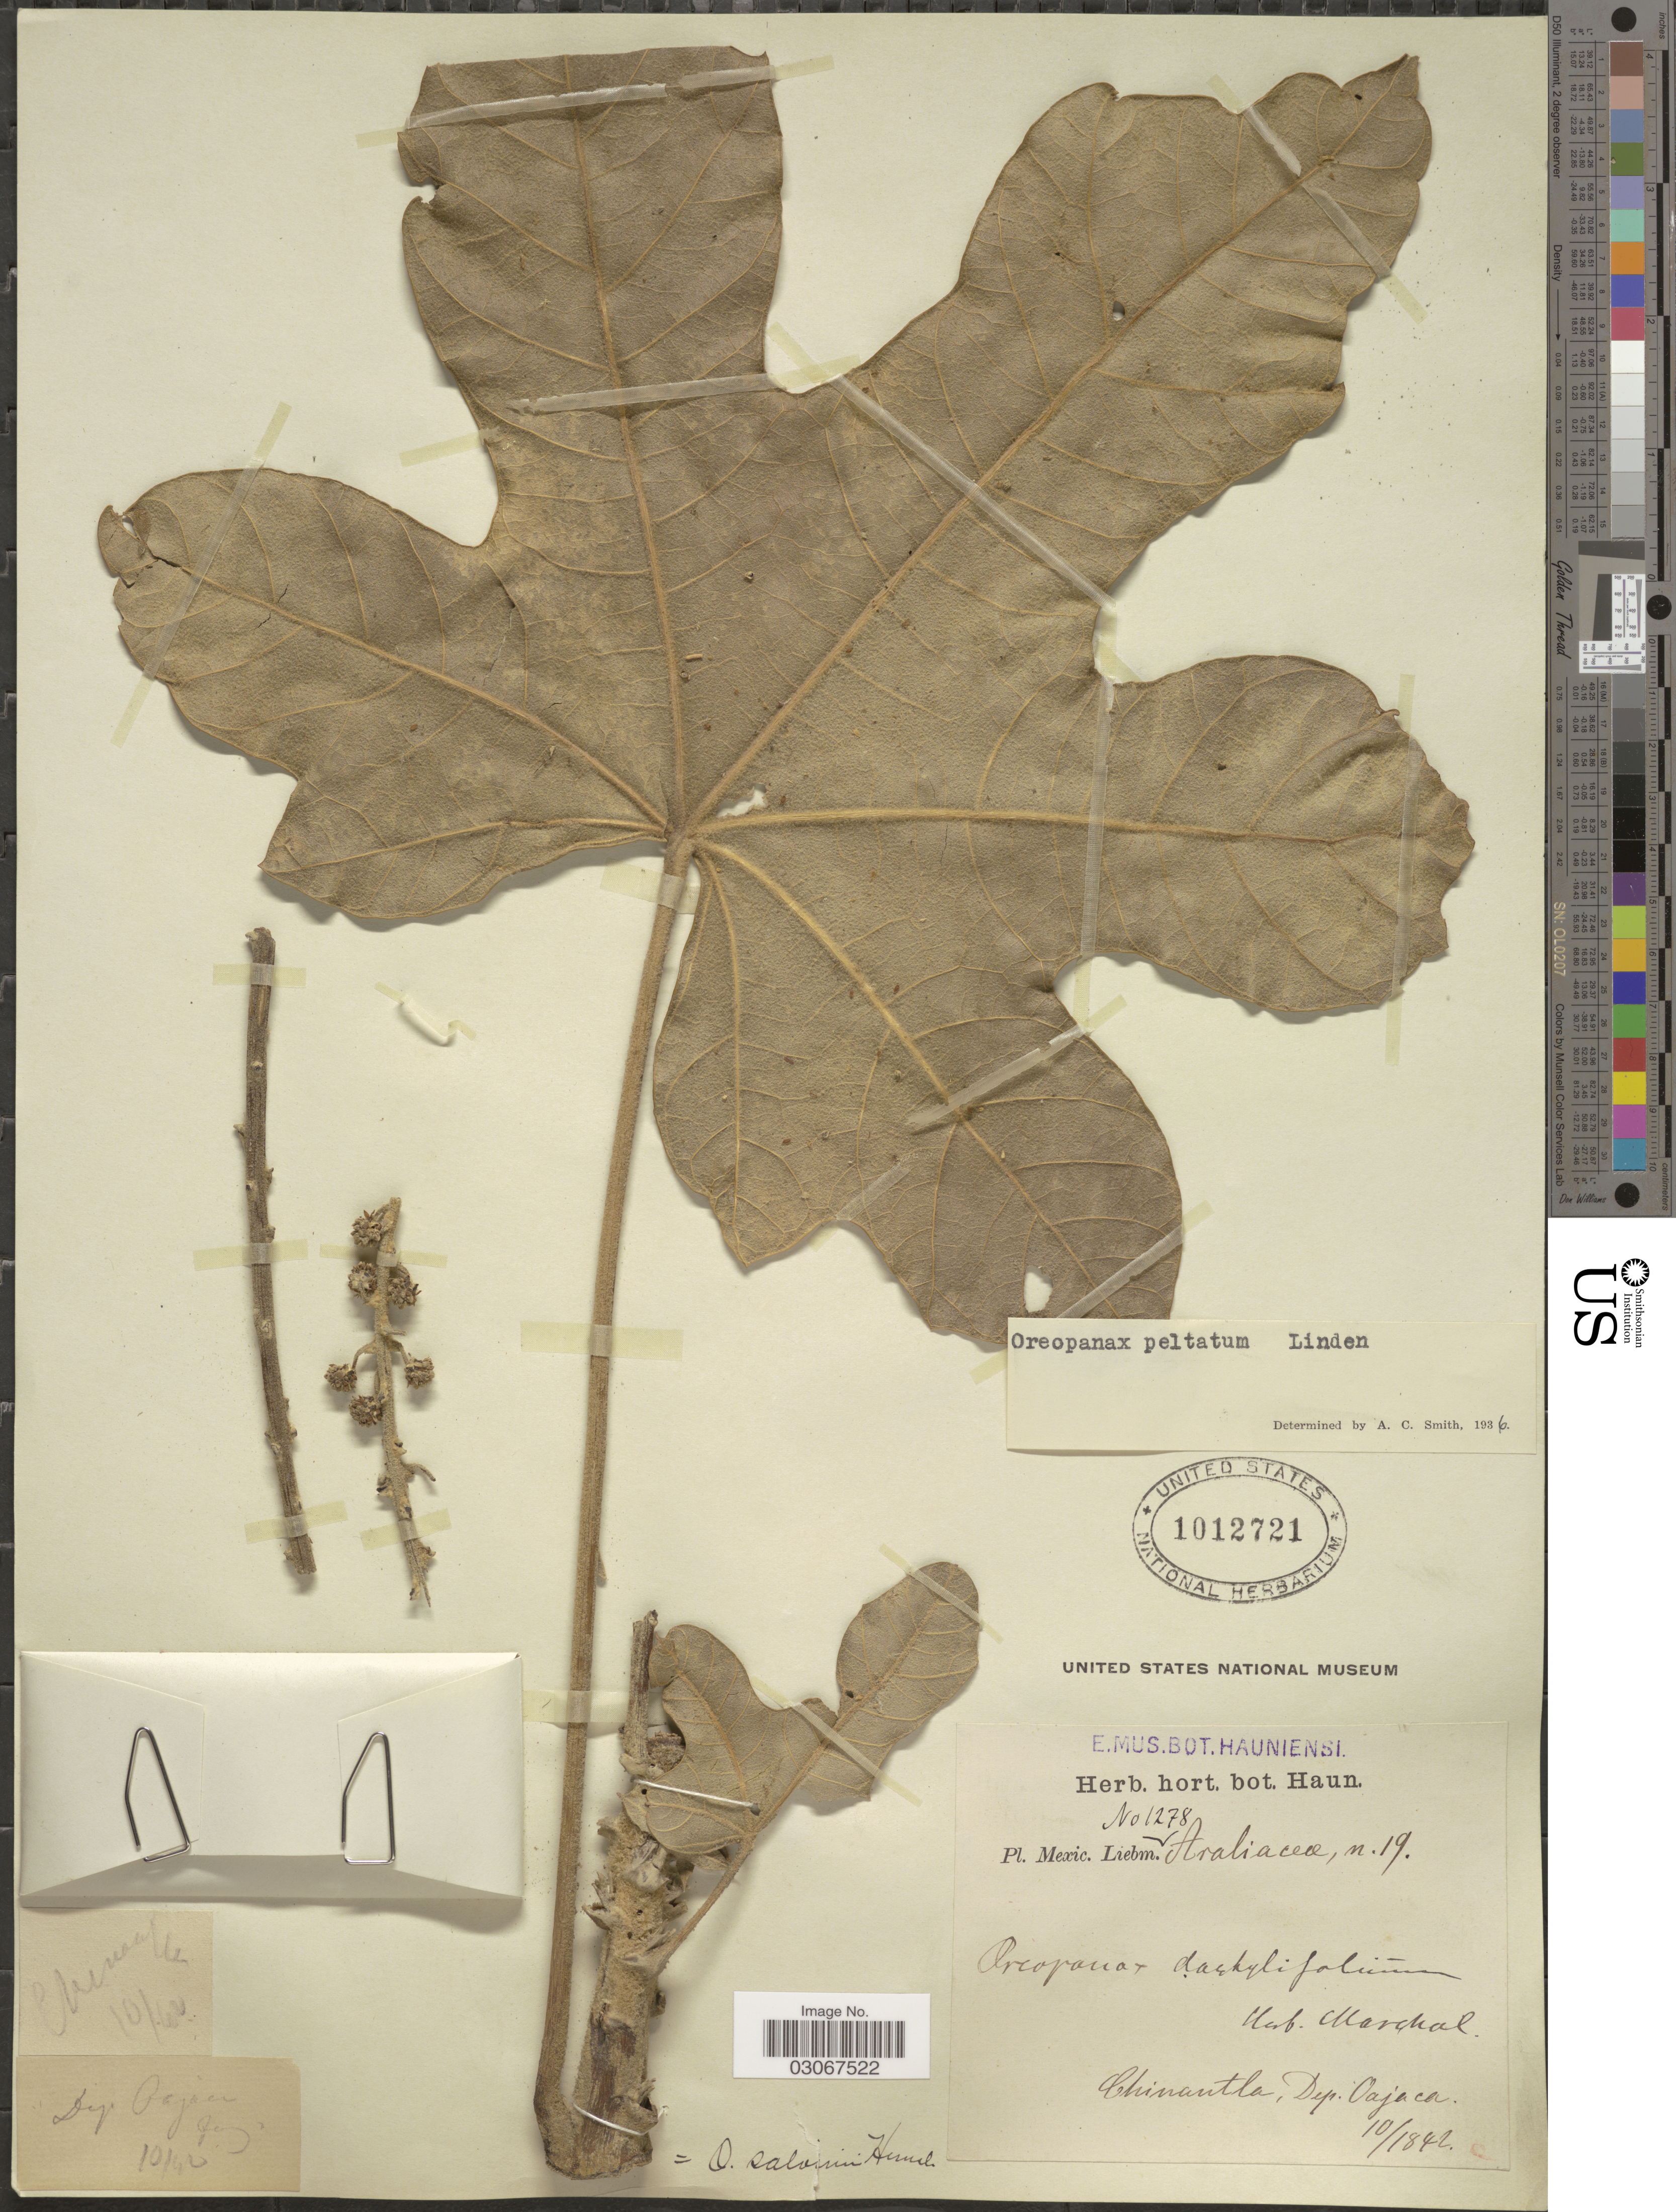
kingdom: Plantae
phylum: Tracheophyta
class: Magnoliopsida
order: Apiales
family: Araliaceae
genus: Oreopanax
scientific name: Oreopanax peltatus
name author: Linden ex Regel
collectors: Liebm.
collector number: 1278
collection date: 1842-10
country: Mexico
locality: Chinantla, Dep. Oajaca.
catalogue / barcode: US 1012721